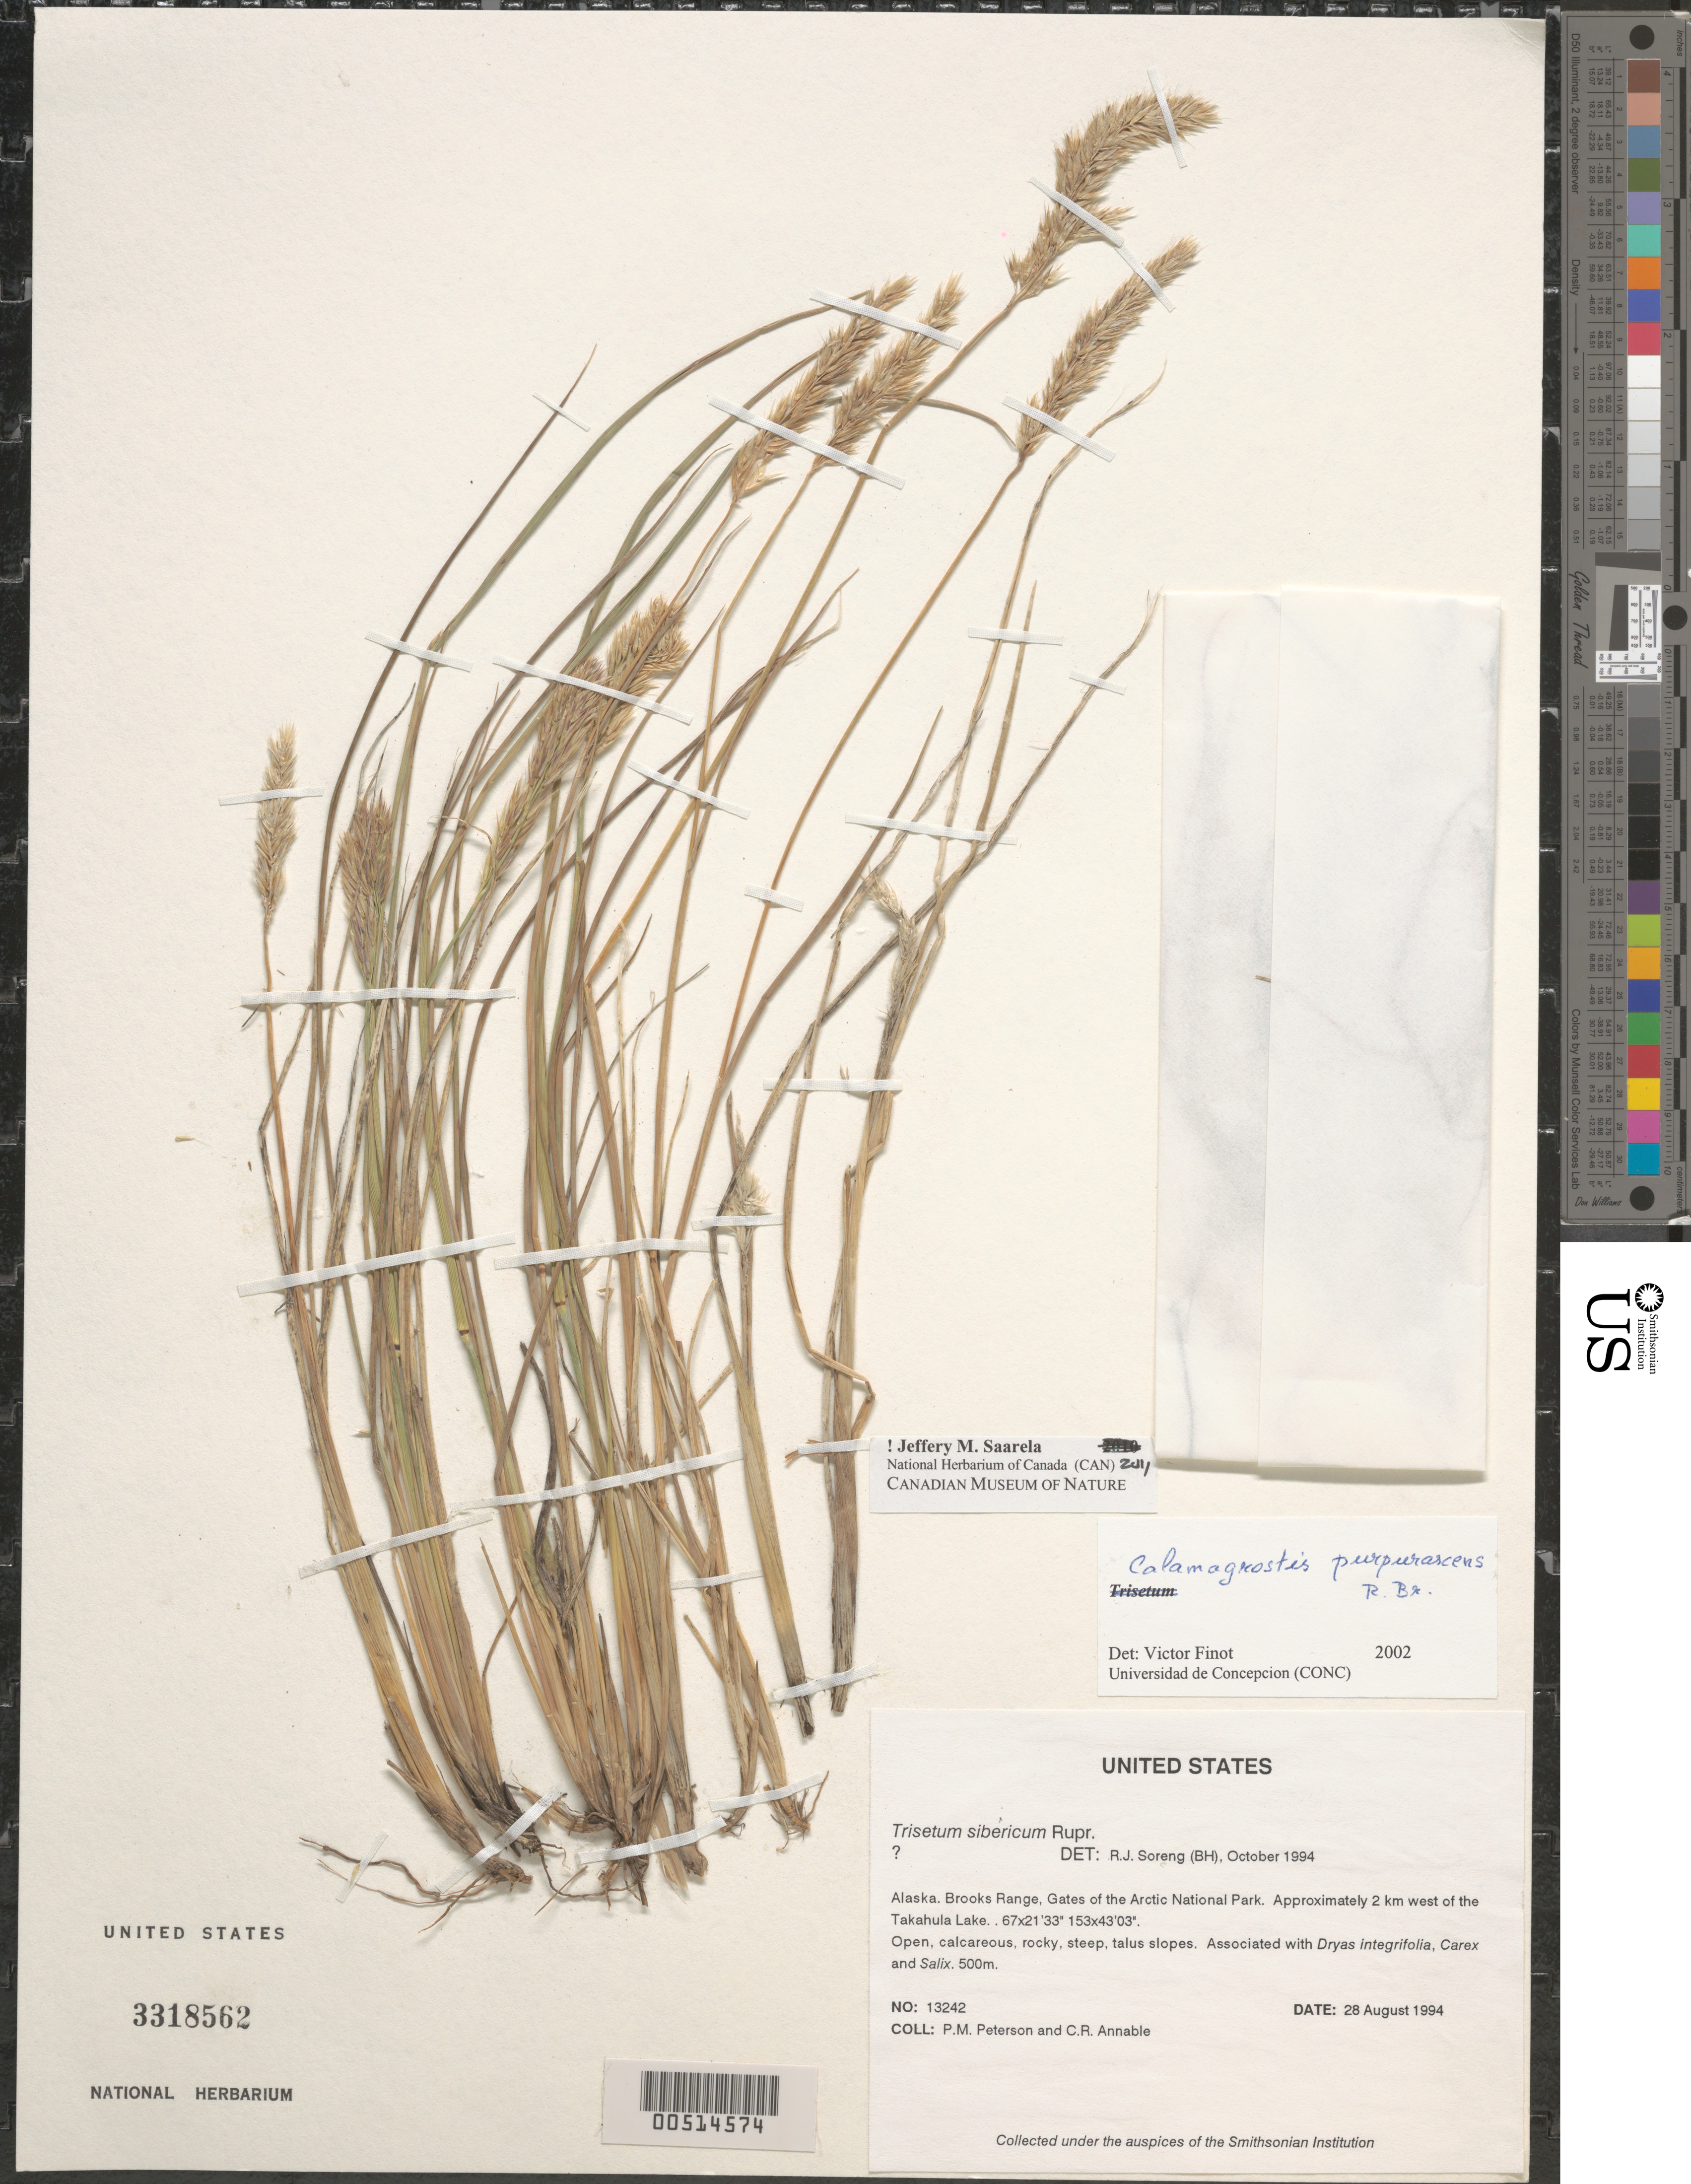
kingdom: Plantae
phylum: Tracheophyta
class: Liliopsida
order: Poales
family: Poaceae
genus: Trisetum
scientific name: Trisetum sibiricum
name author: Rupr.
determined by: Soreng, Robert J., Research Associate (BOT), Smithsonian Institution - National Museum of Natural History (UNITED STATES)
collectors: P. M. Peterson & C. R. Annable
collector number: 13242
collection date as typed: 28 Aug 1994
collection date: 1994-08-28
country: United States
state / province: Alaska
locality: Brooks Range, Gates of the Arctic National Park. Approximately 2 km west of the Takahula Lake.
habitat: Open, calcareous, rocky, steep, talus slopes. Associated with {Dryas integrifolia}, {Carex} and {Salix}.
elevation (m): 500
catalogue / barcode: US 3318562